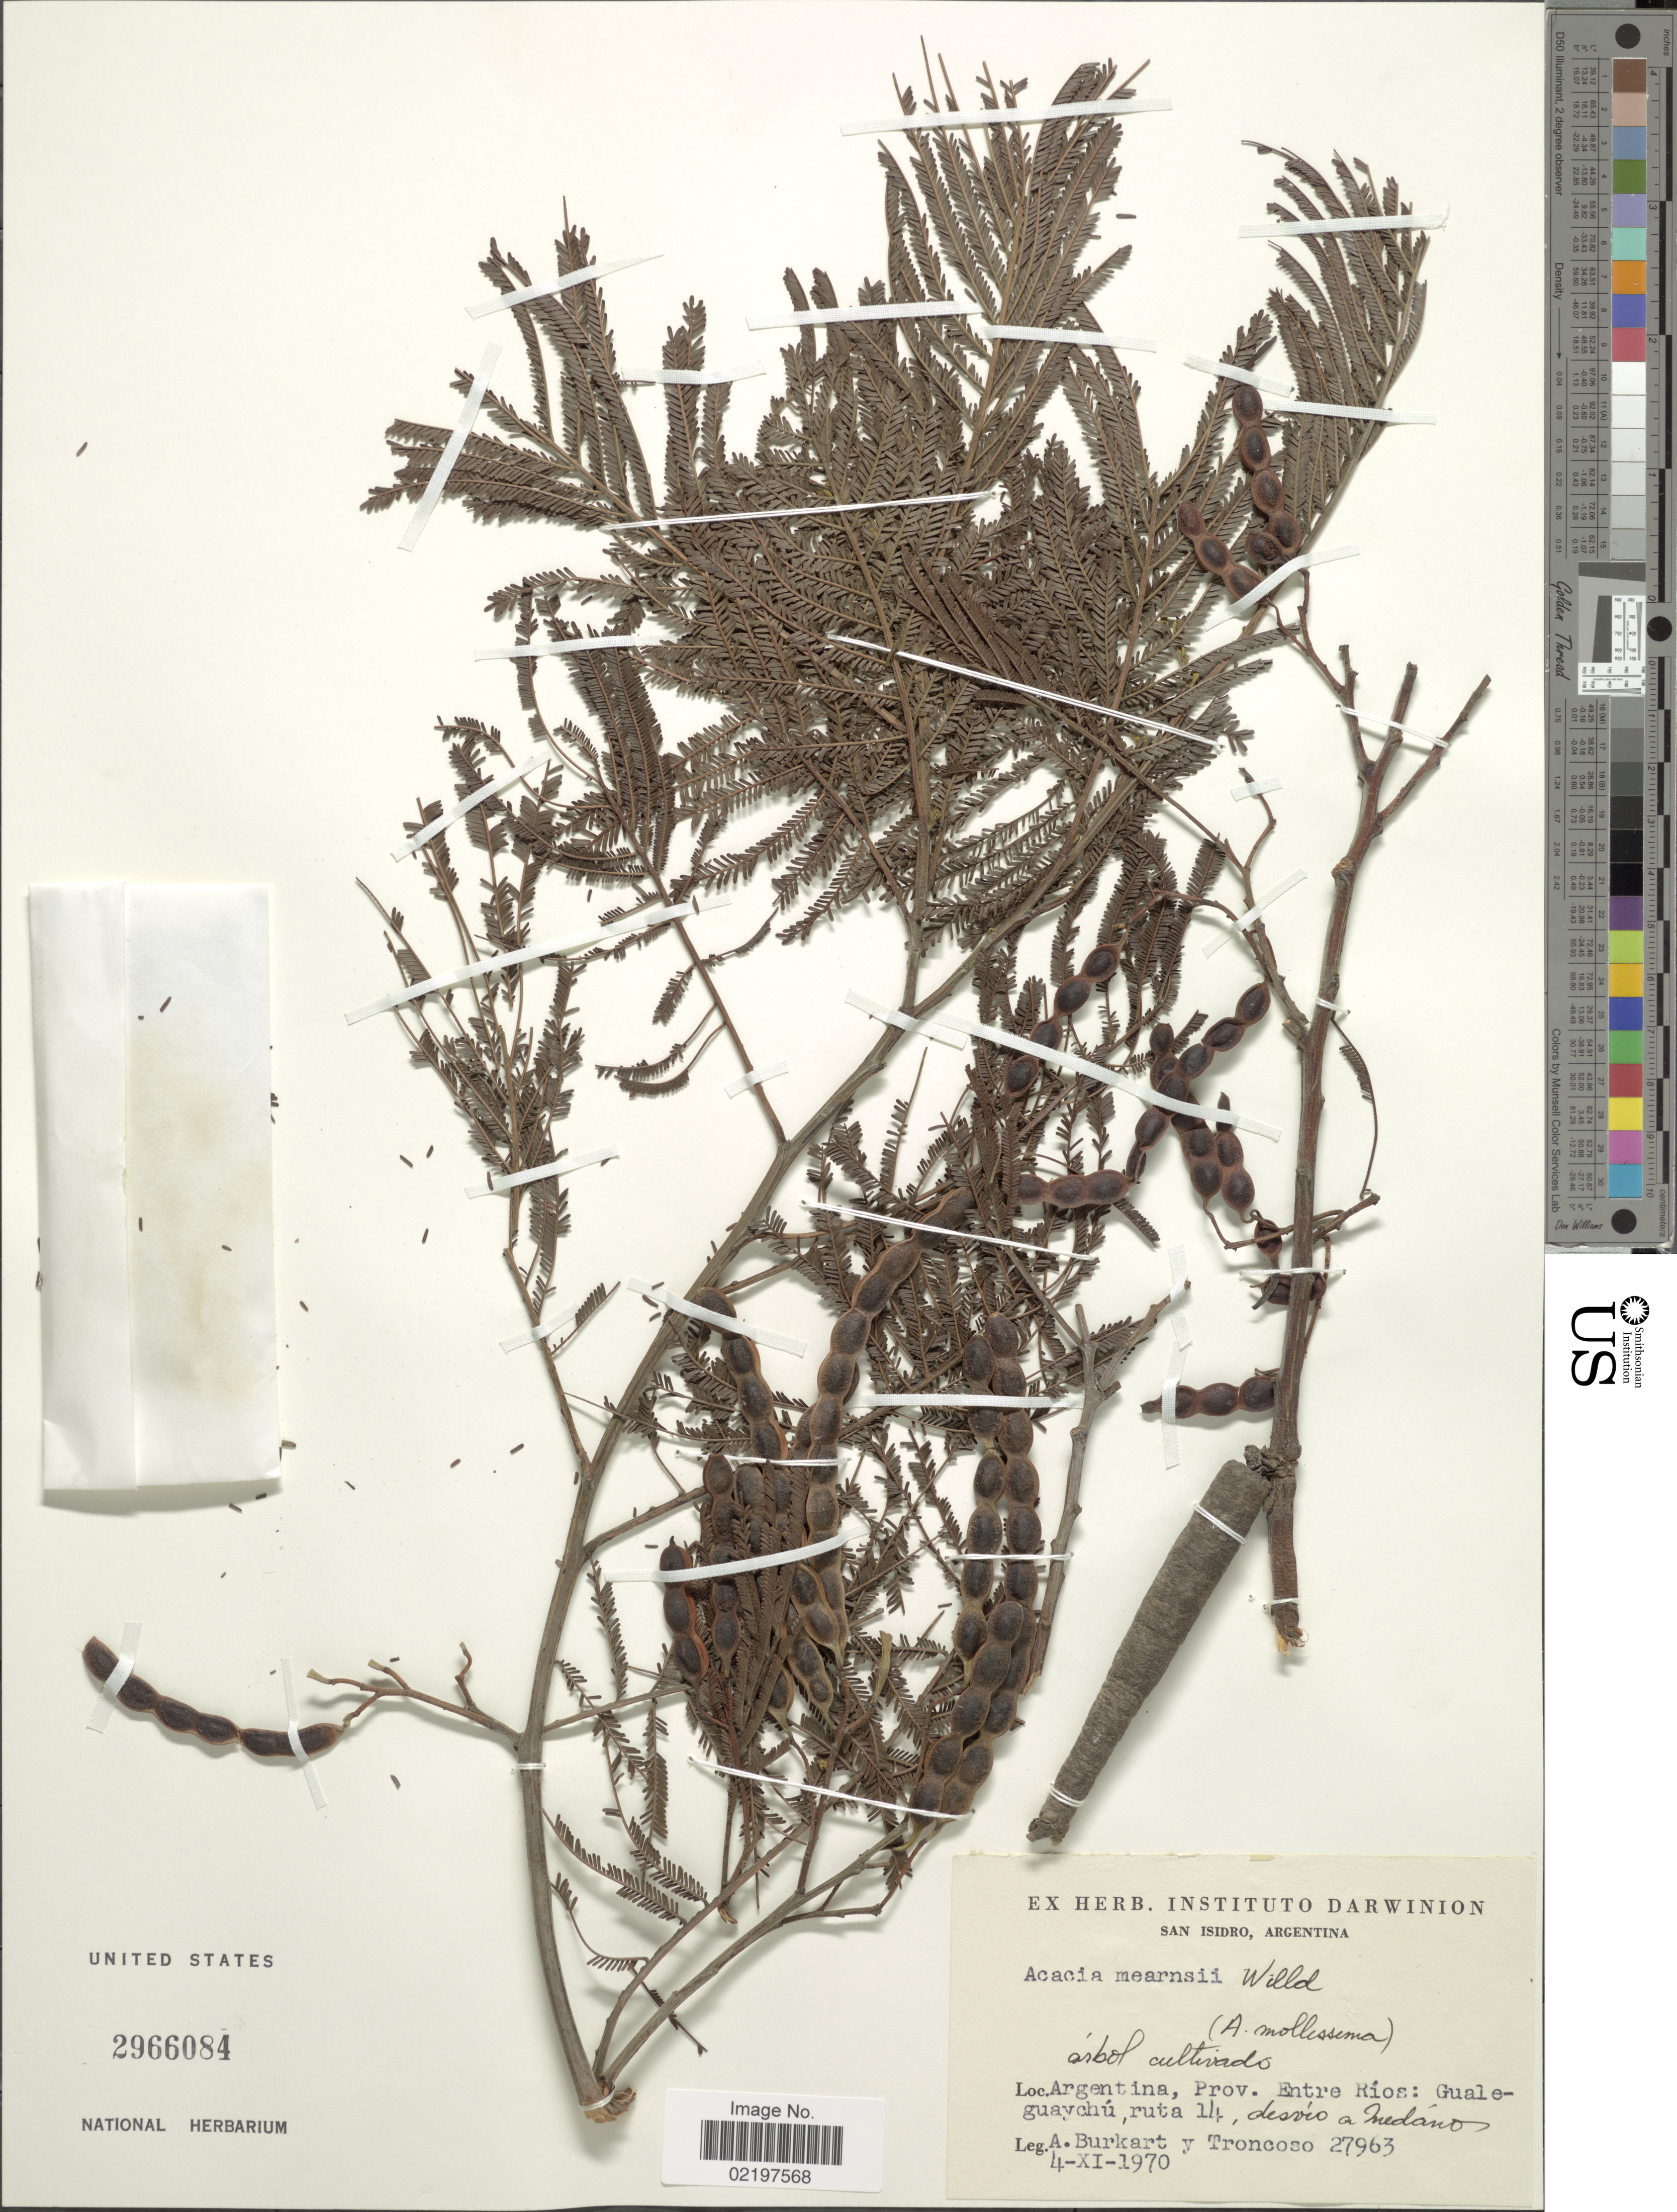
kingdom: Plantae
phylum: Tracheophyta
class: Magnoliopsida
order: Fabales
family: Fabaceae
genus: Acacia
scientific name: Acacia mearnsii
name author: De Wild.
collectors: A. E. Burkart & N. Troncoso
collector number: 27963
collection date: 1970-11-04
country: Argentina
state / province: Entre Rios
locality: Gualeguaychú, ruta 14 desvio de Medano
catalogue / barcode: US 2966084